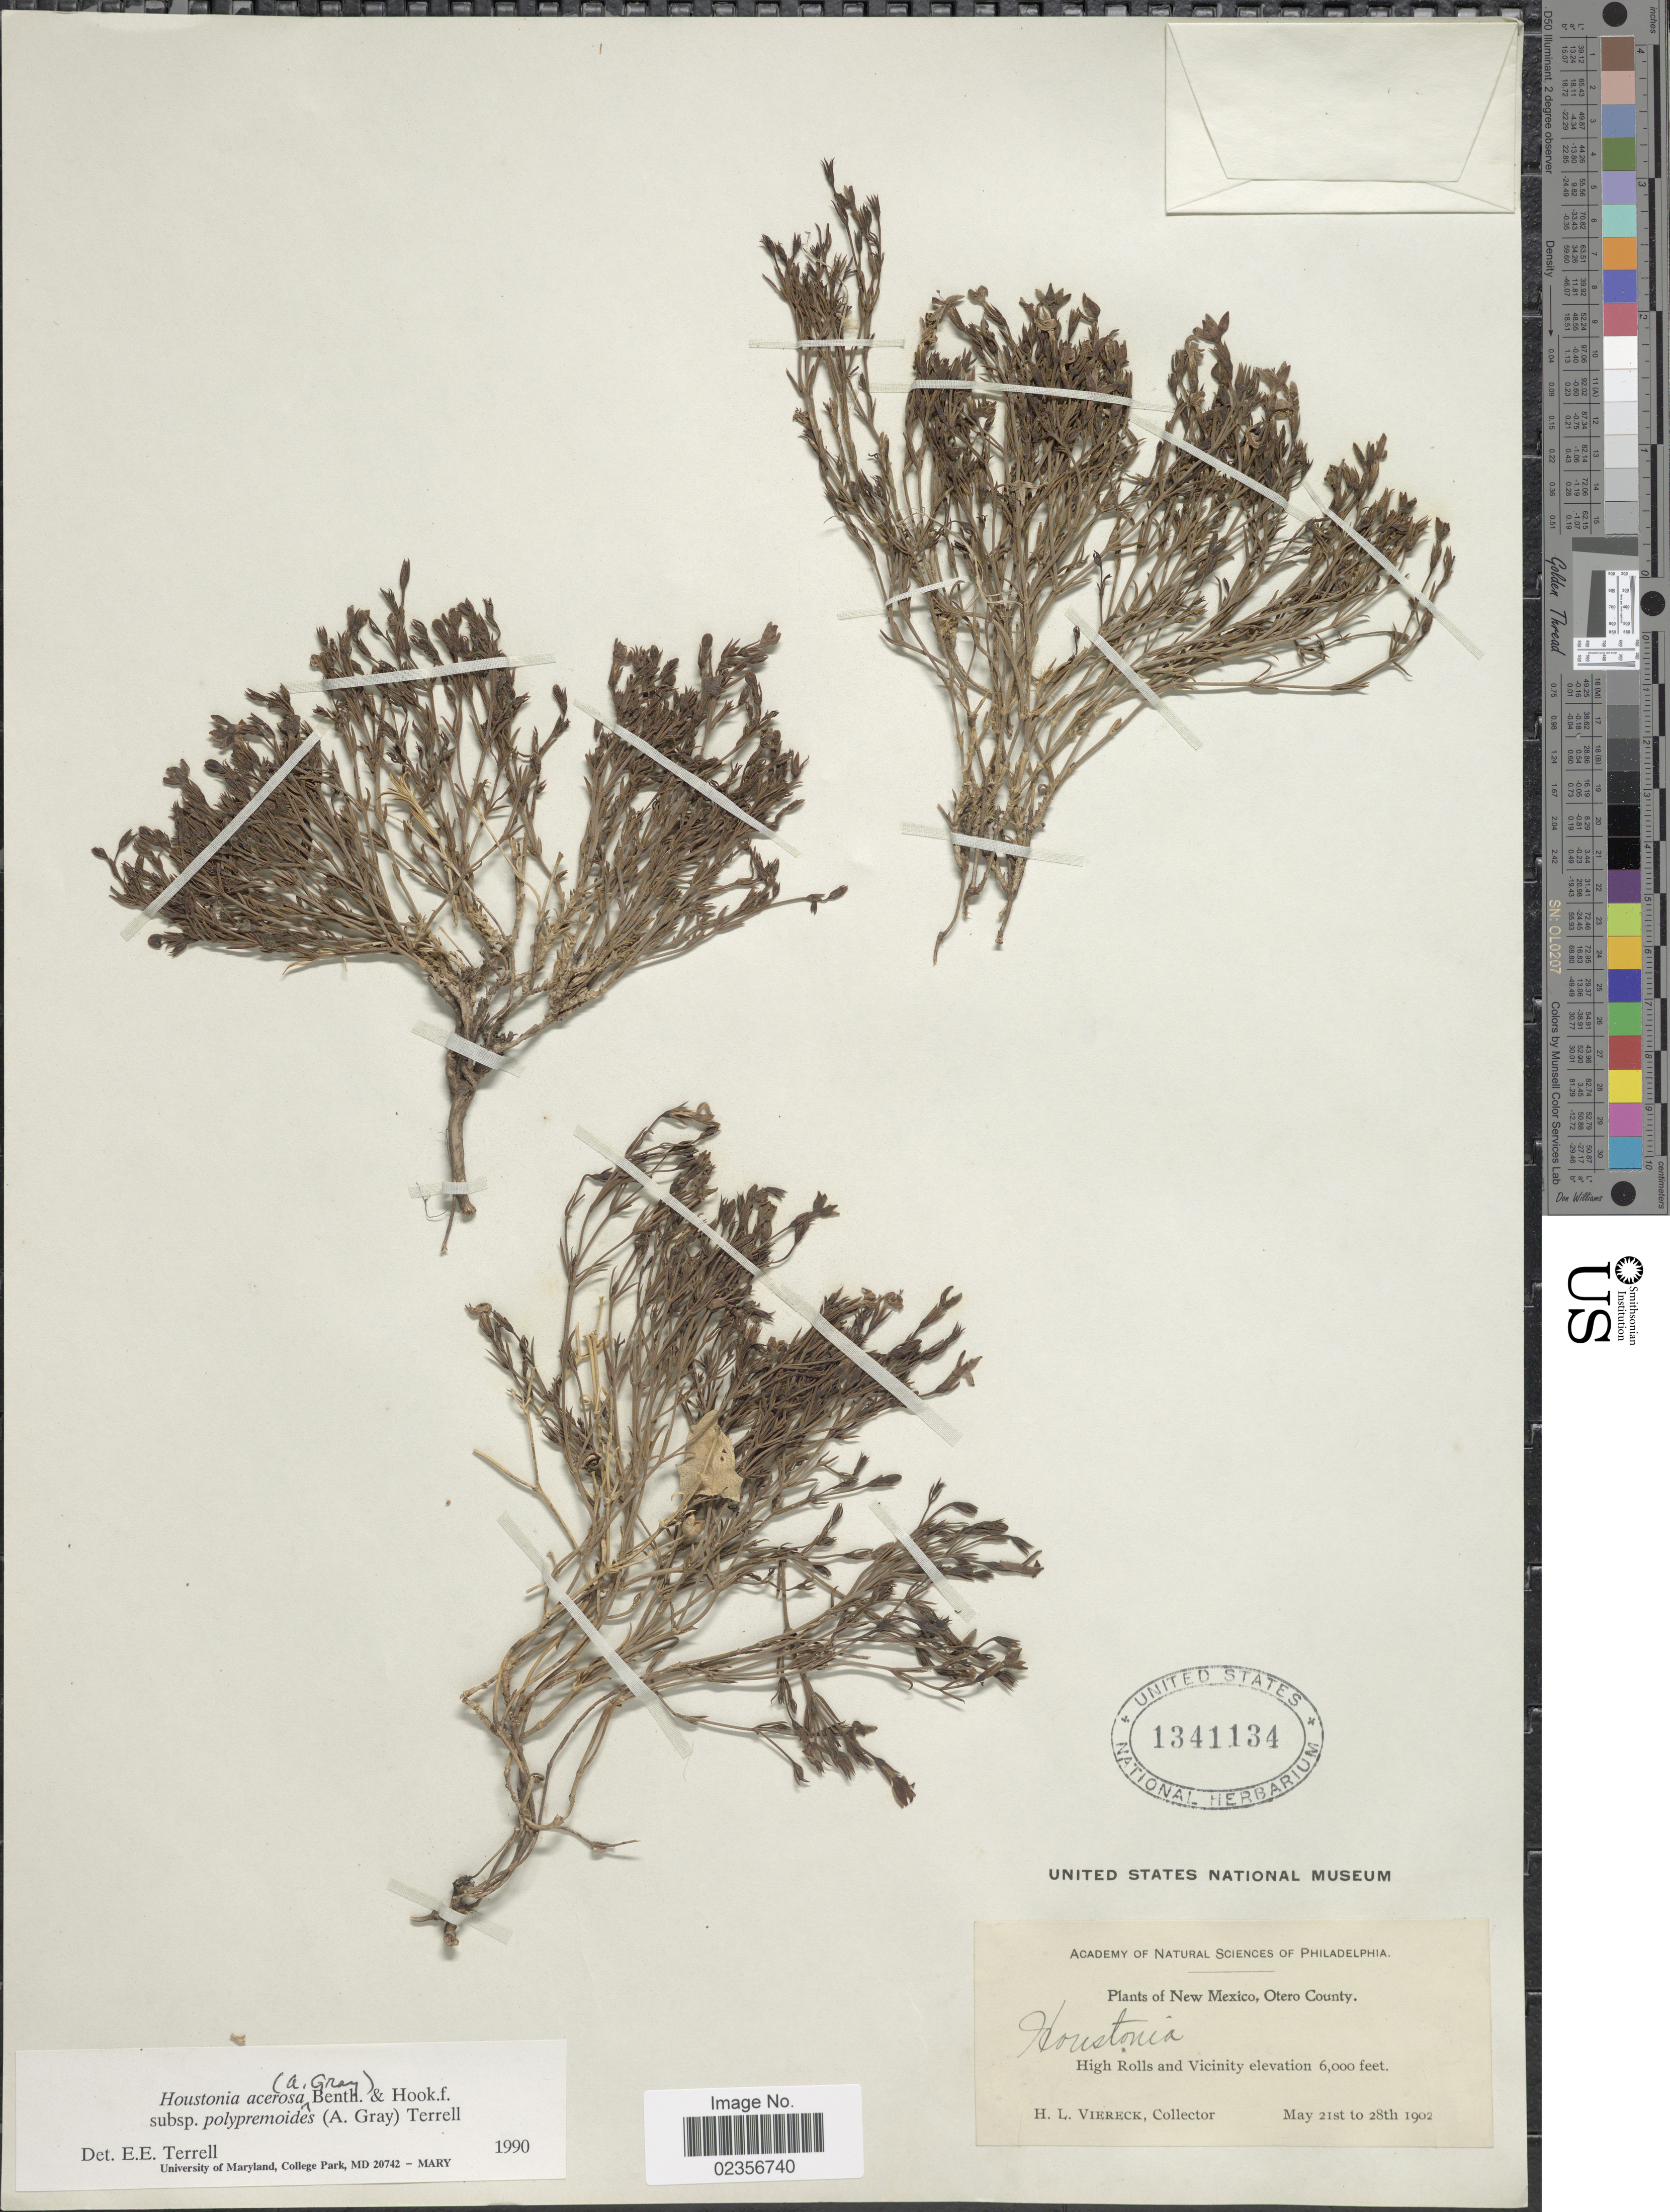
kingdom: Plantae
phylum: Tracheophyta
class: Magnoliopsida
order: Gentianales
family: Rubiaceae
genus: Houstonia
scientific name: Houstonia acerosa var. polypremoides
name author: (A. Gray) Terrell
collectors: H. L. Viereck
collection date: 1902-05-21/1902-05-28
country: United States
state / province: New Mexico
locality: Otero County. High Rolls and Vicinity.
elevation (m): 1829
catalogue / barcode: US 1341134